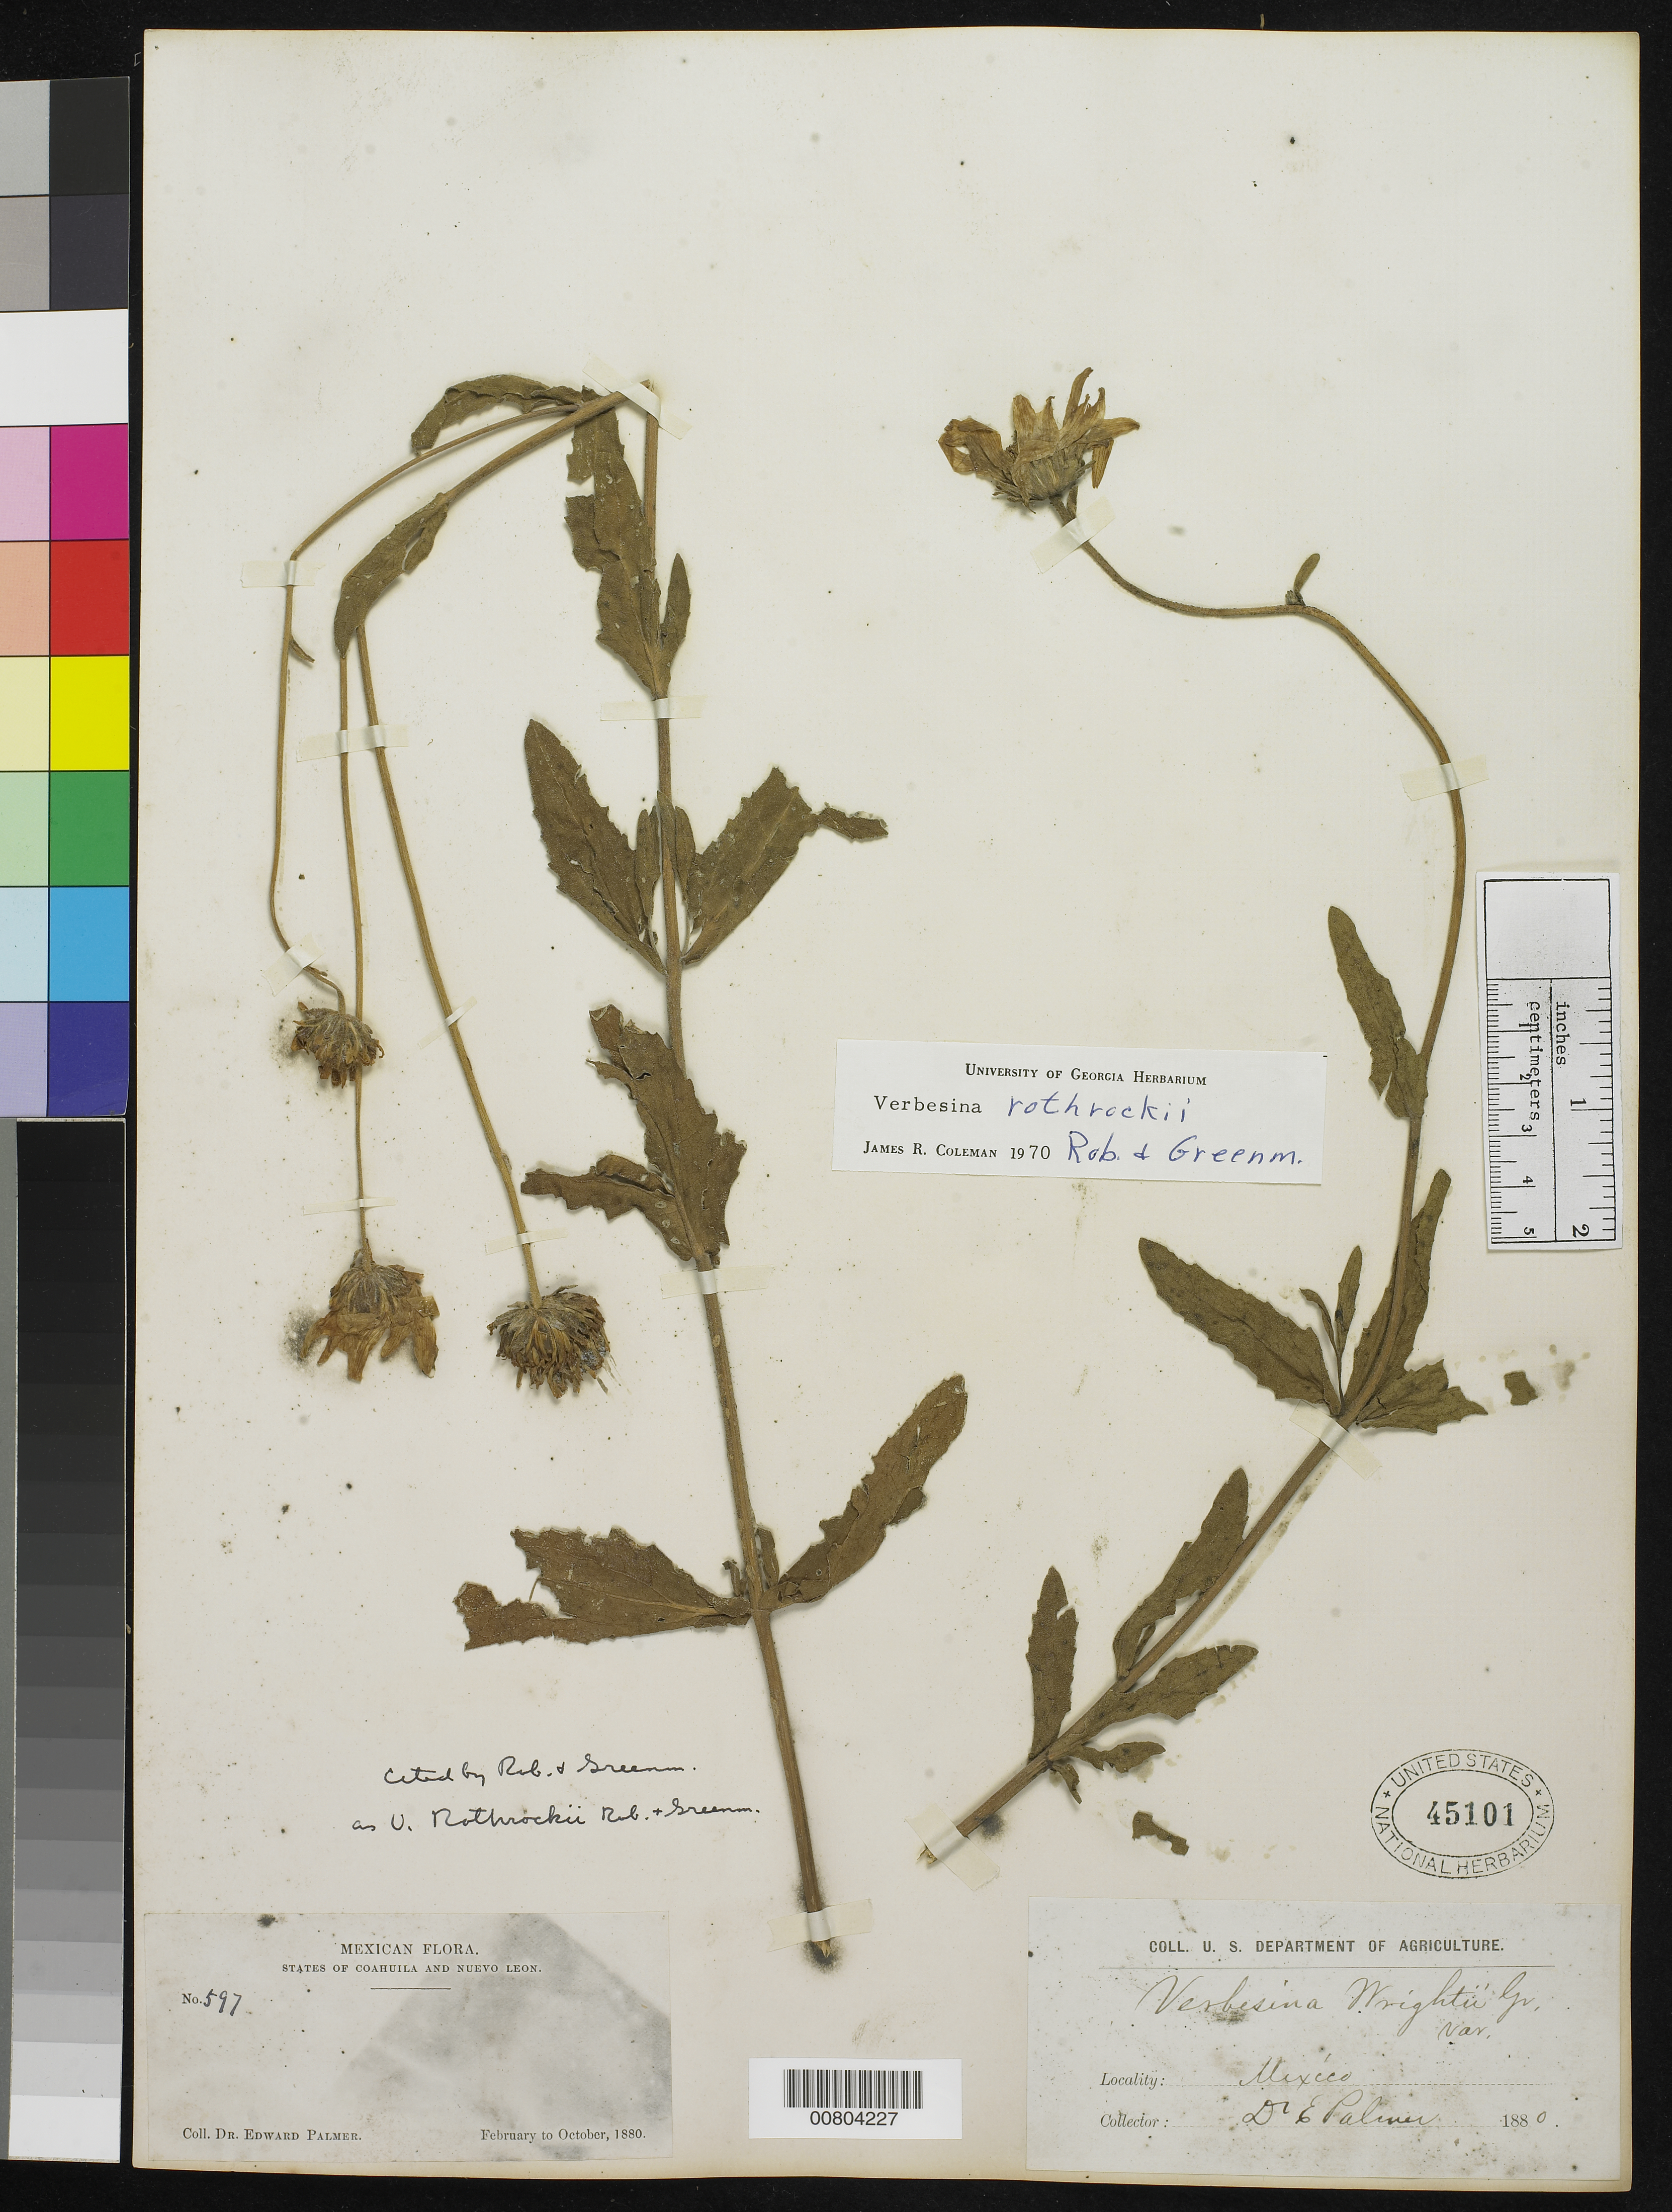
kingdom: Plantae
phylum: Tracheophyta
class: Magnoliopsida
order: Asterales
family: Asteraceae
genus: Verbesina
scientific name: Verbesina rothrockii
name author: B.L. Rob. & Greenm.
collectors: E. Palmer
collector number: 597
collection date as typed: Feb 1880 to -- Oct 1880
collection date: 1880-02/1880-10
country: Mexico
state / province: Coahuila / Nuevo León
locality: States of Coahuila and Nuevo León.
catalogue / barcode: US 45101